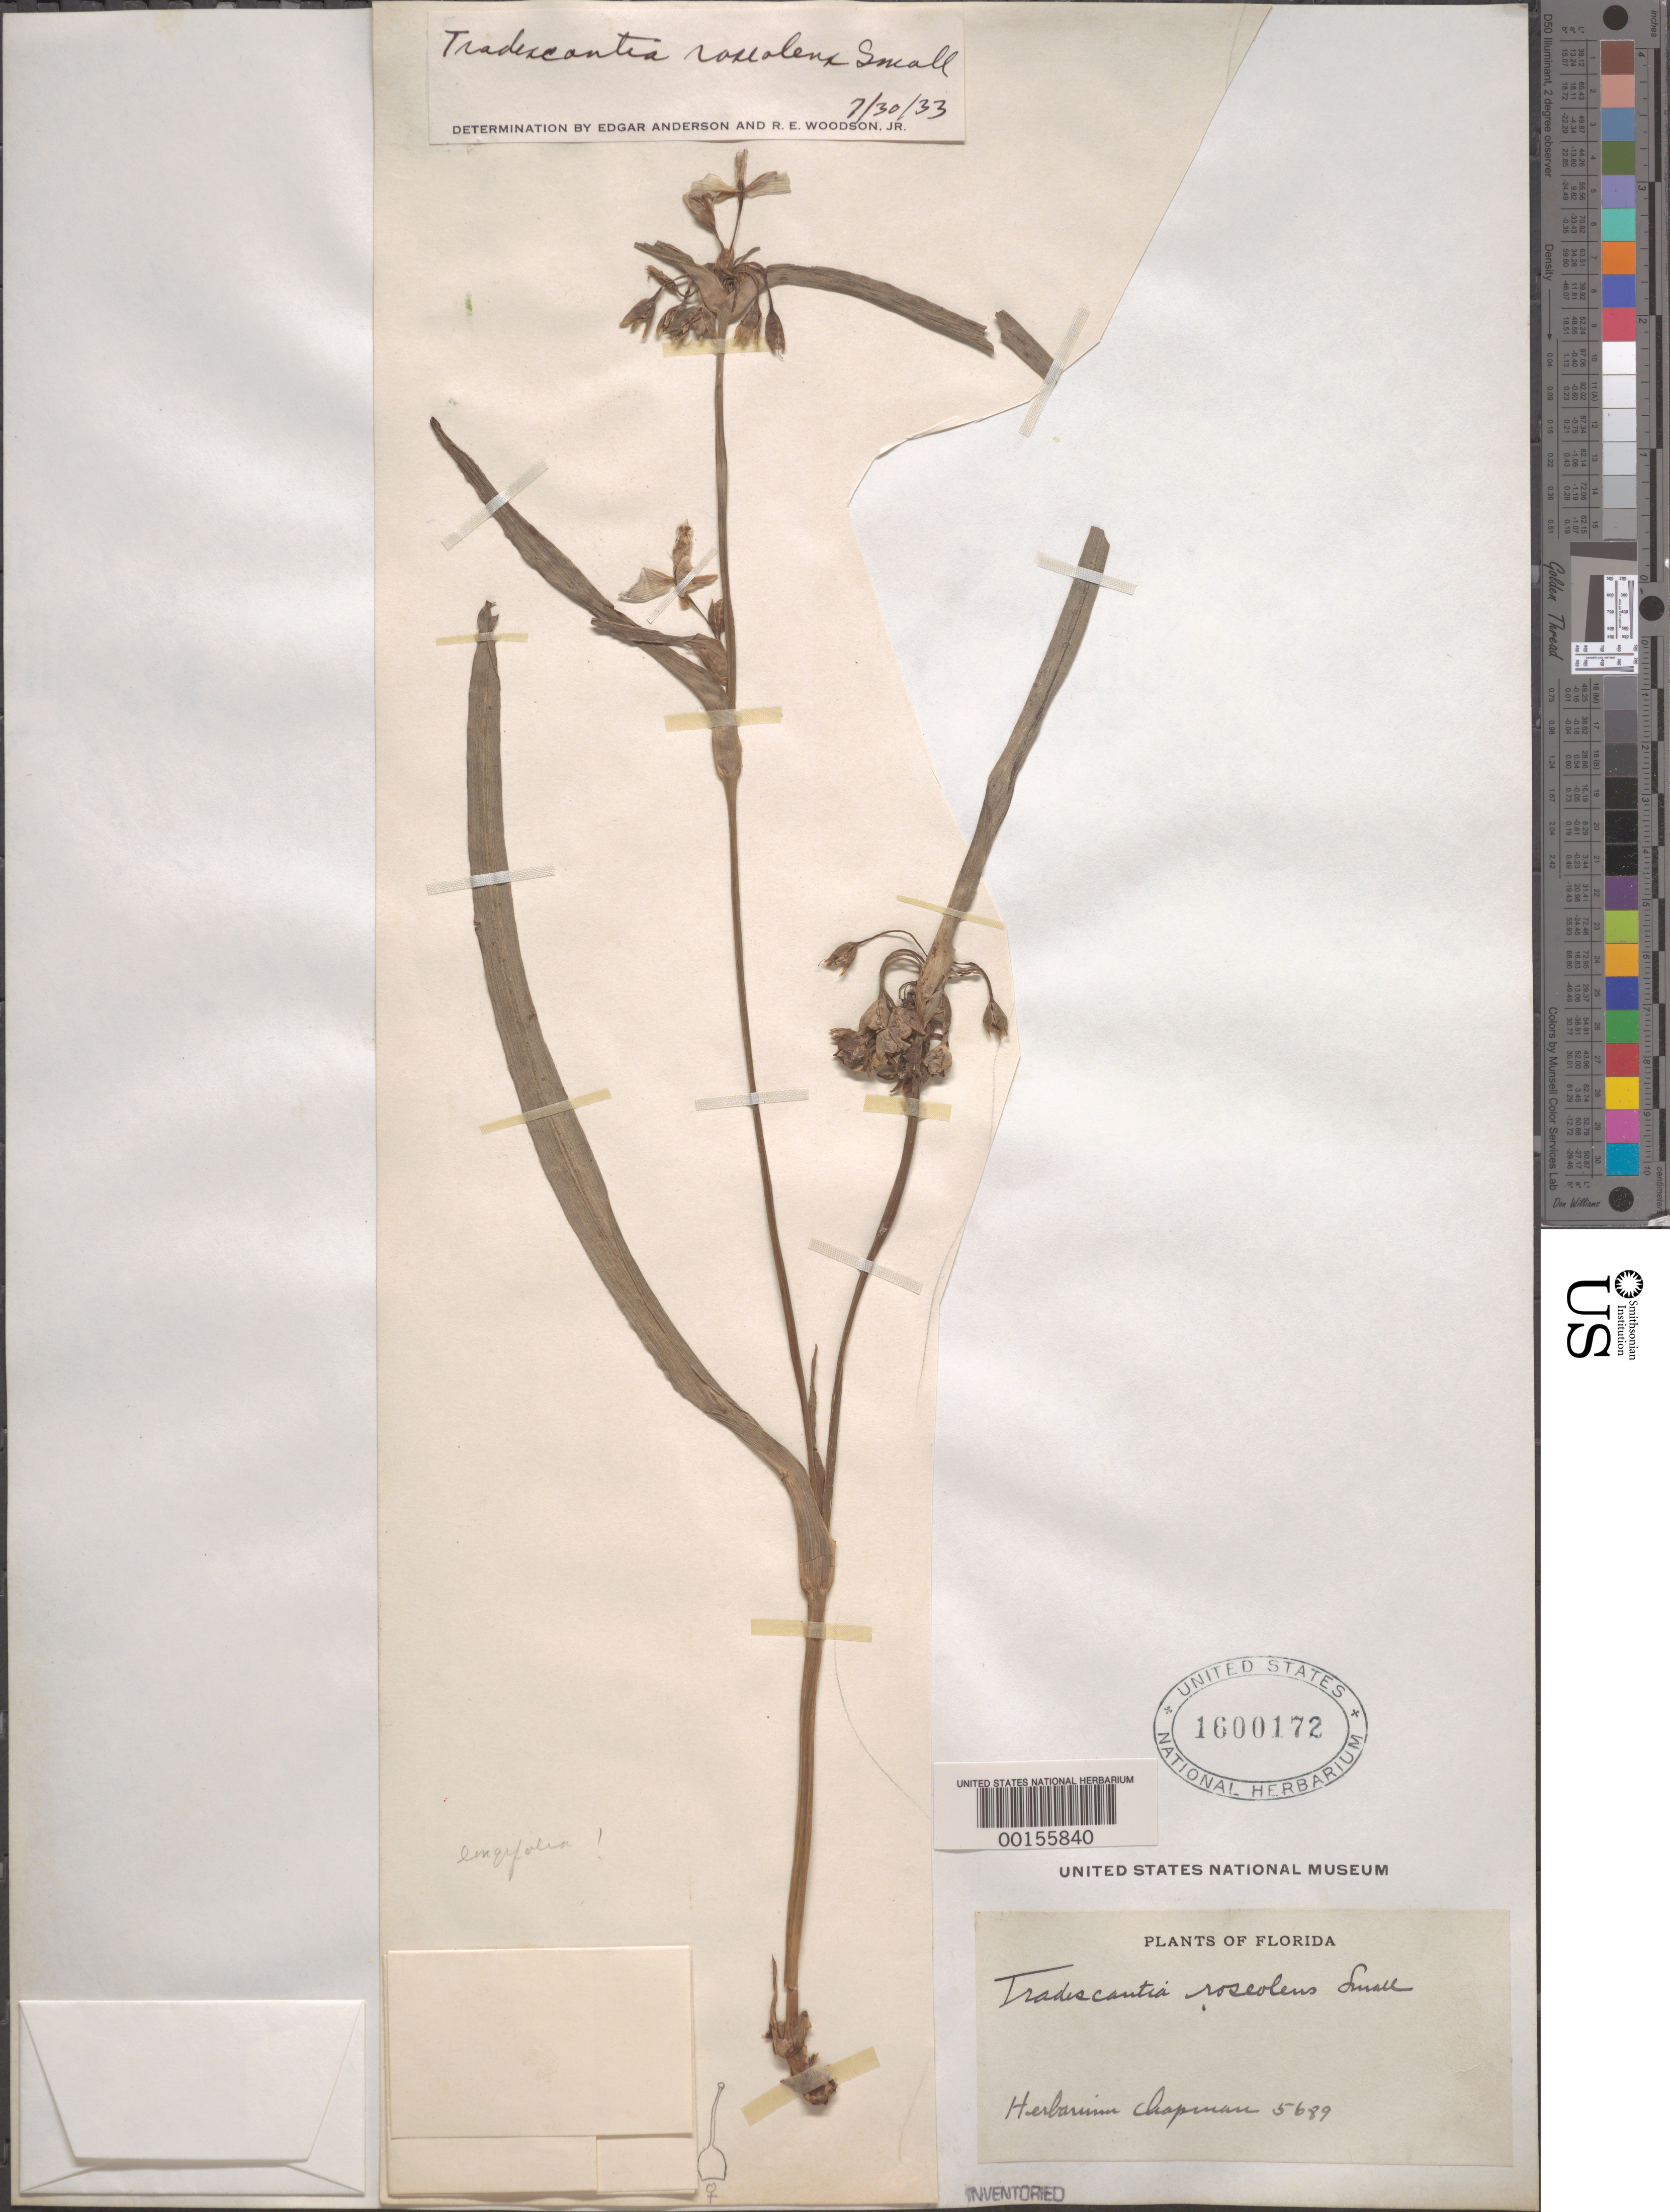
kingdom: Plantae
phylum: Tracheophyta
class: Liliopsida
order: Commelinales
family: Commelinaceae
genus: Tradescantia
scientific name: Tradescantia roseolens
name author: Small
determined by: Anderson, E. S.; Woodson, R. E.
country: United States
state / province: Florida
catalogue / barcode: US 1600172